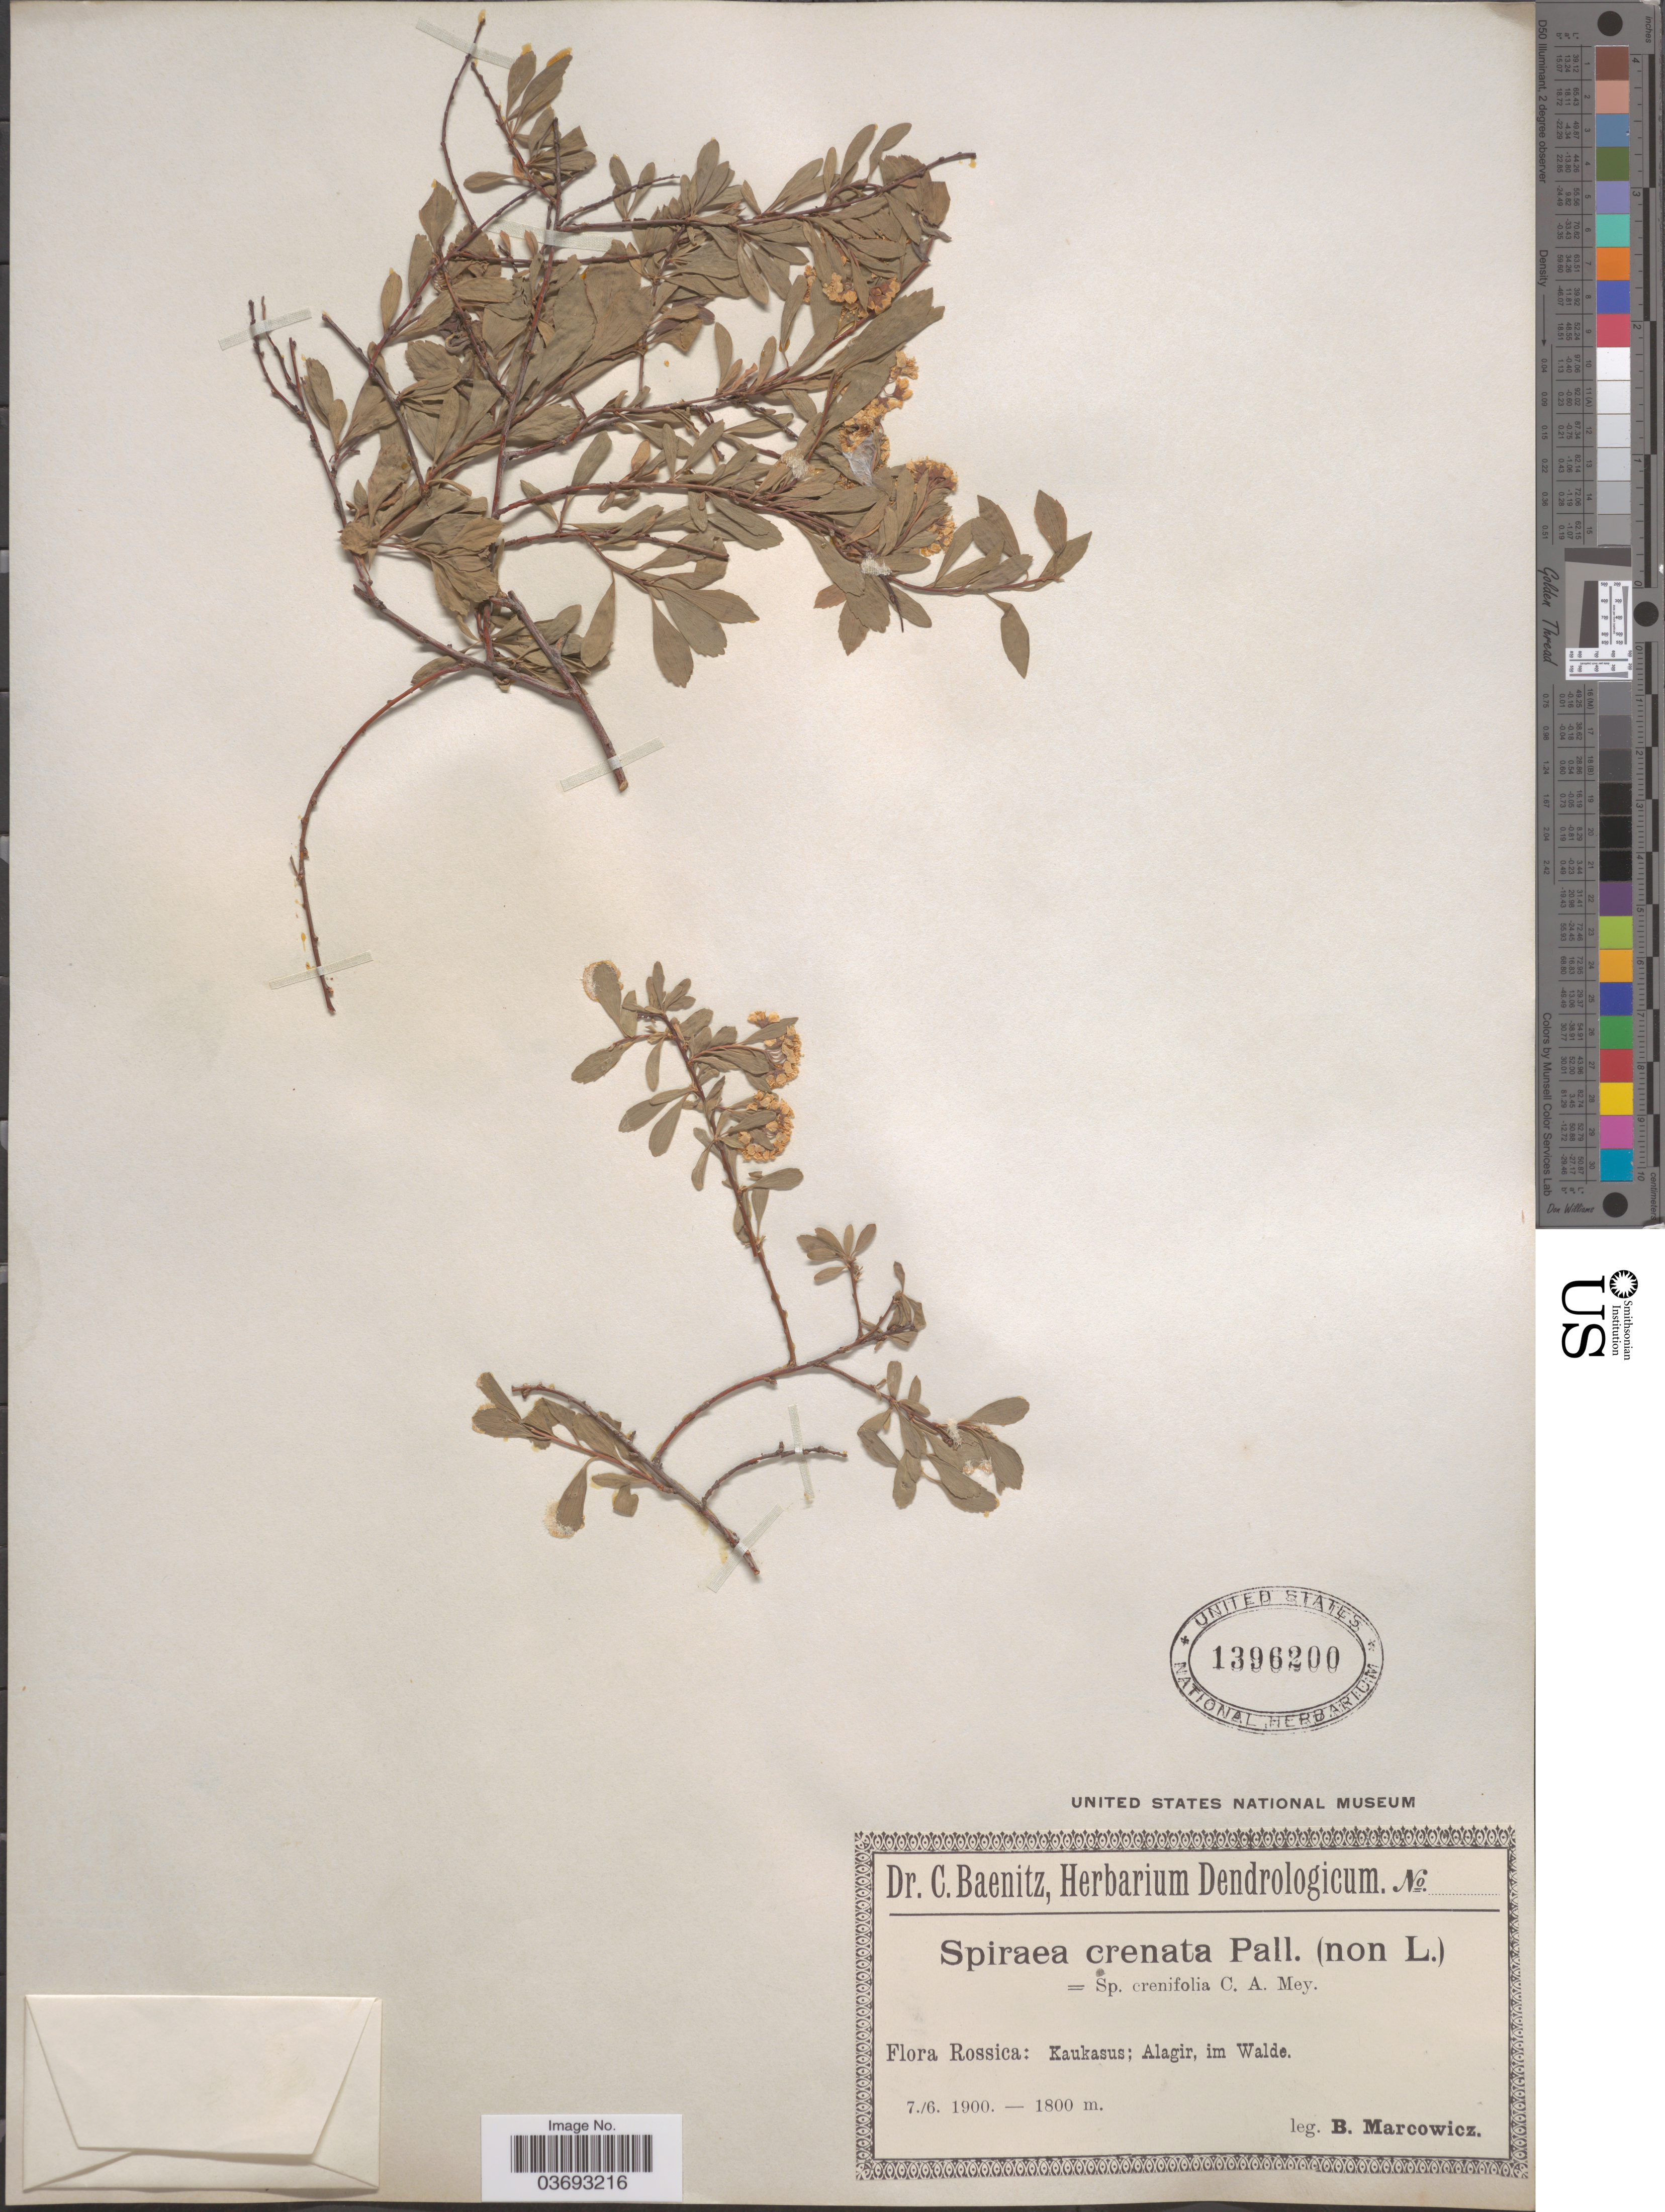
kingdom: Plantae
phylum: Tracheophyta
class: Magnoliopsida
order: Rosales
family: Rosaceae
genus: Spiraea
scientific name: Spiraea crenata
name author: L.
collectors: B. Marcowicz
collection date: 1900-06-07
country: Russian Federation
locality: Rossica: Kaukasus; Alagir, im Walde.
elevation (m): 1800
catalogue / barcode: US 1396200